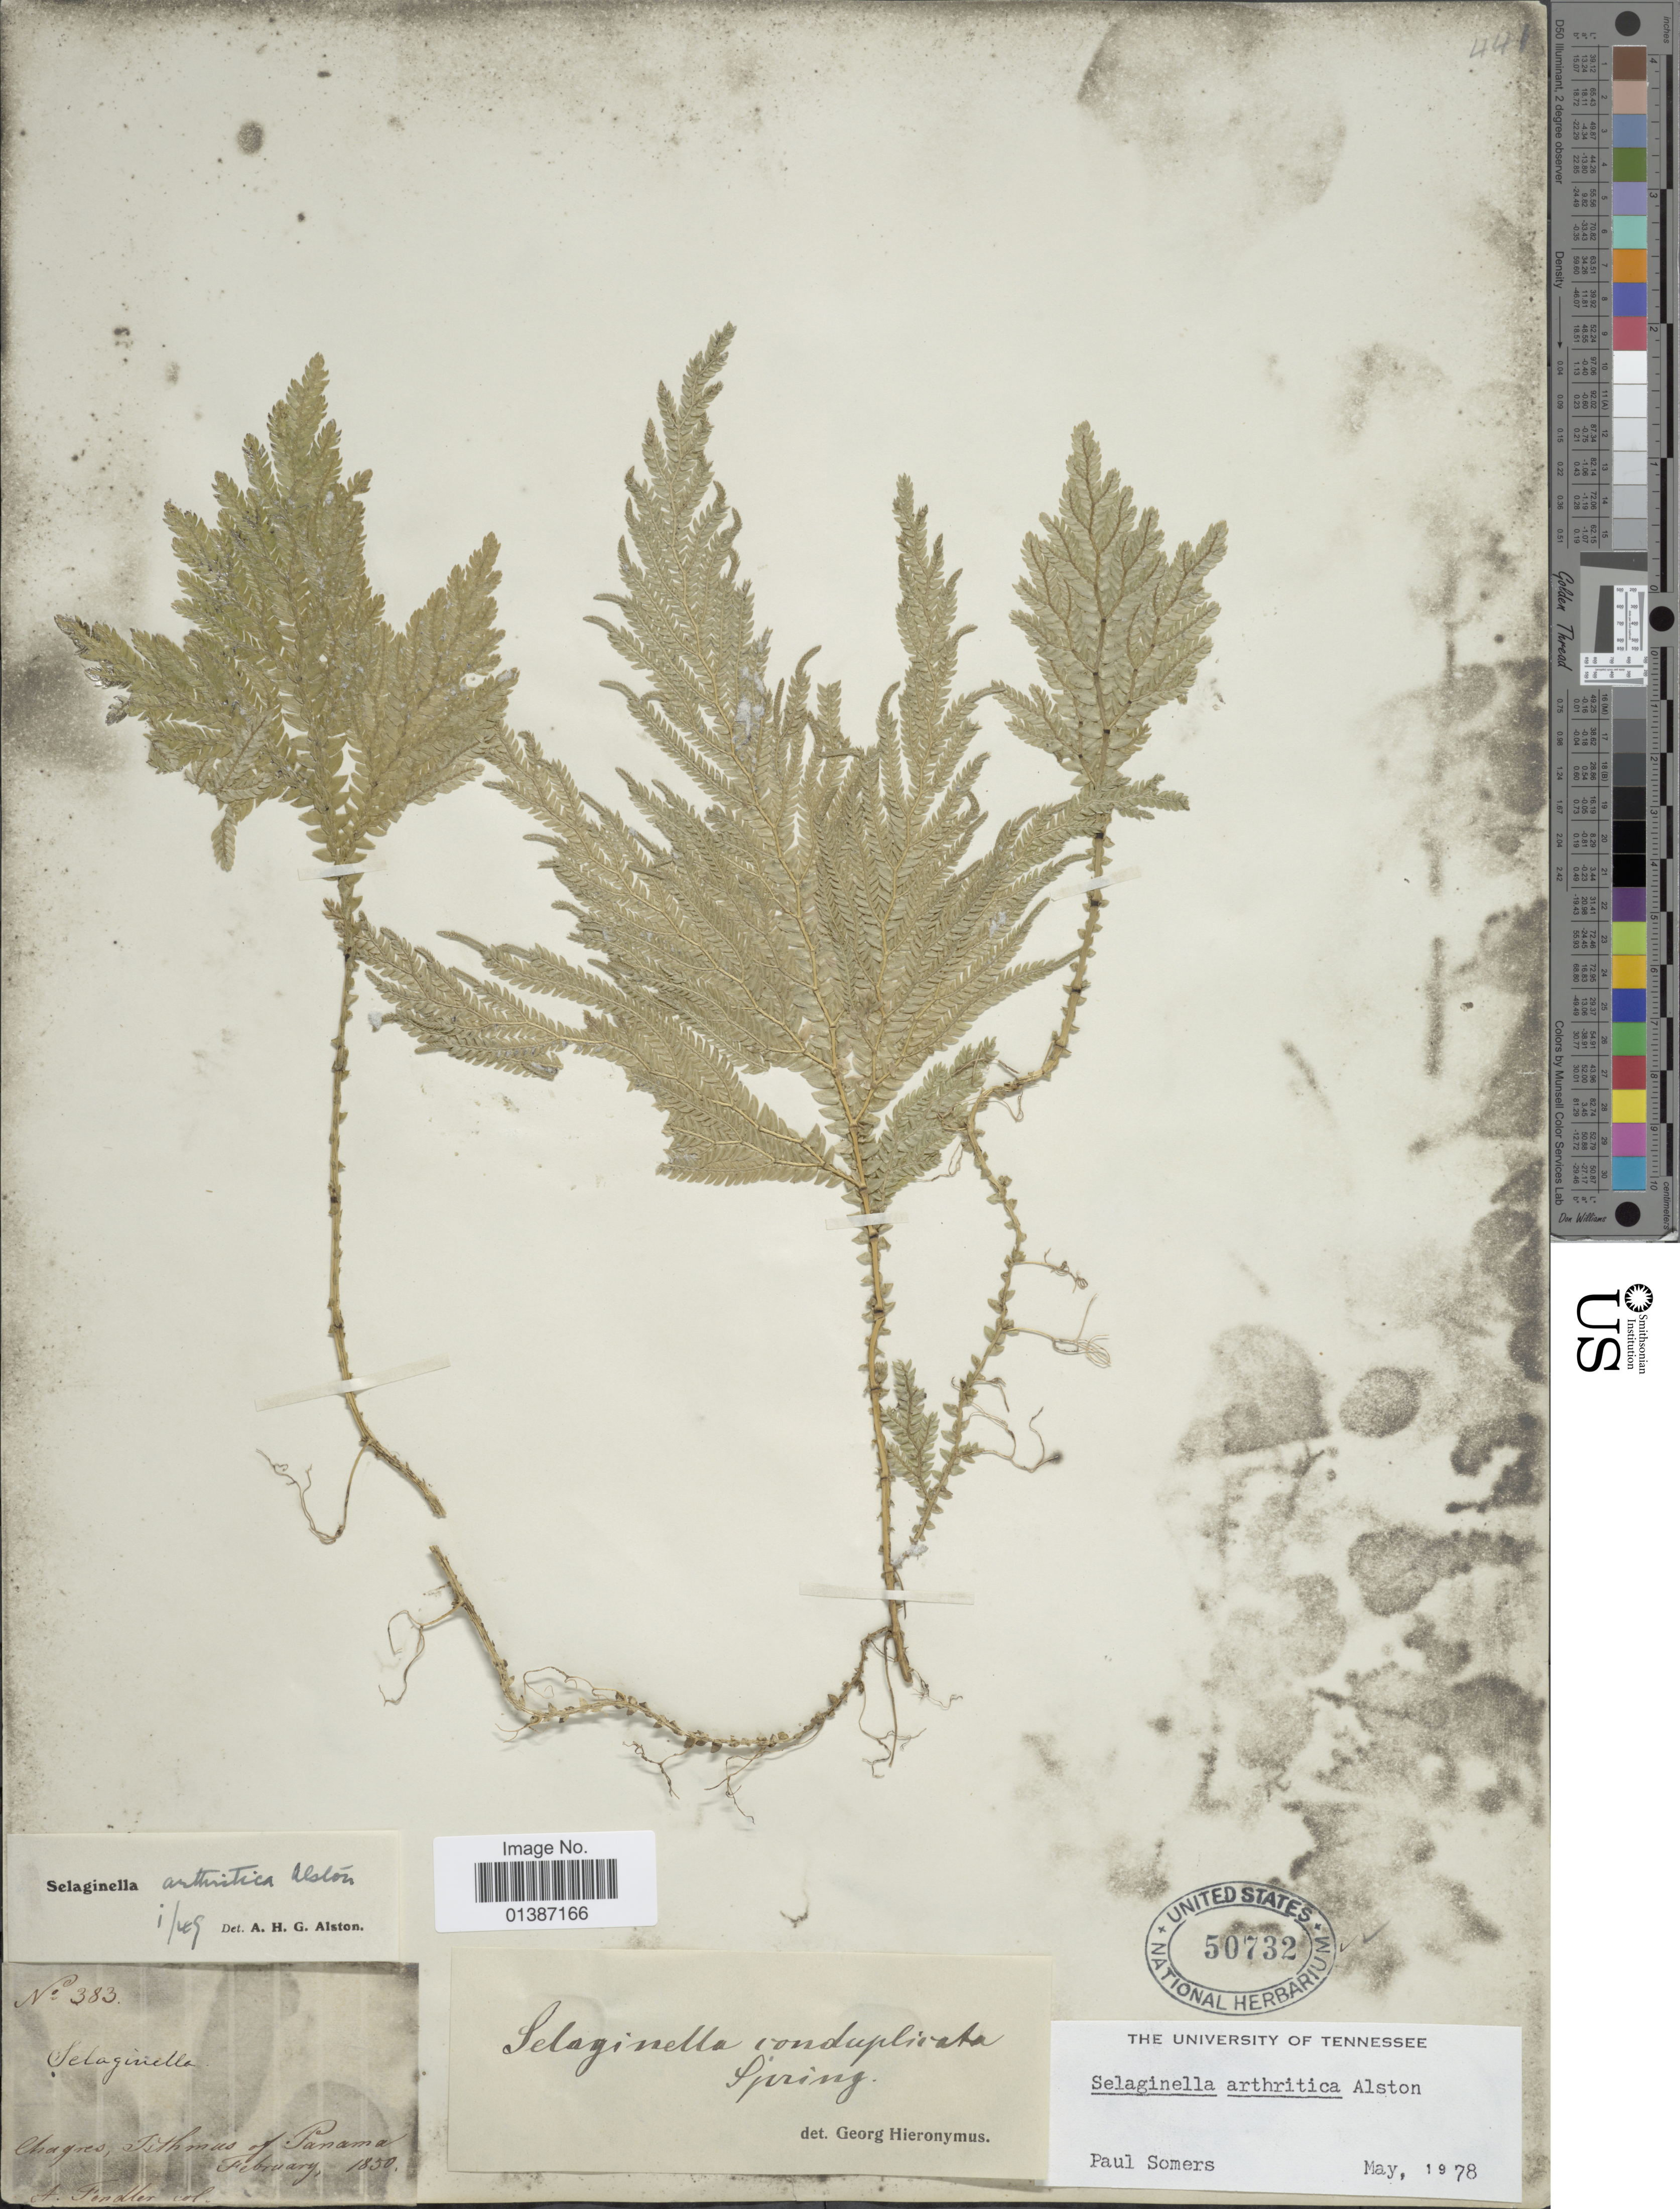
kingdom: Plantae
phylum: Tracheophyta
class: Lycopodiopsida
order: Selaginellales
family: Selaginellaceae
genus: Selaginella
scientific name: Selaginella arthritica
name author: Alston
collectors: A. Fendler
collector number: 383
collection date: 1850-02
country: Panama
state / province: Panamá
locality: Chagres, Isthmus of Panama.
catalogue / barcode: US 50732